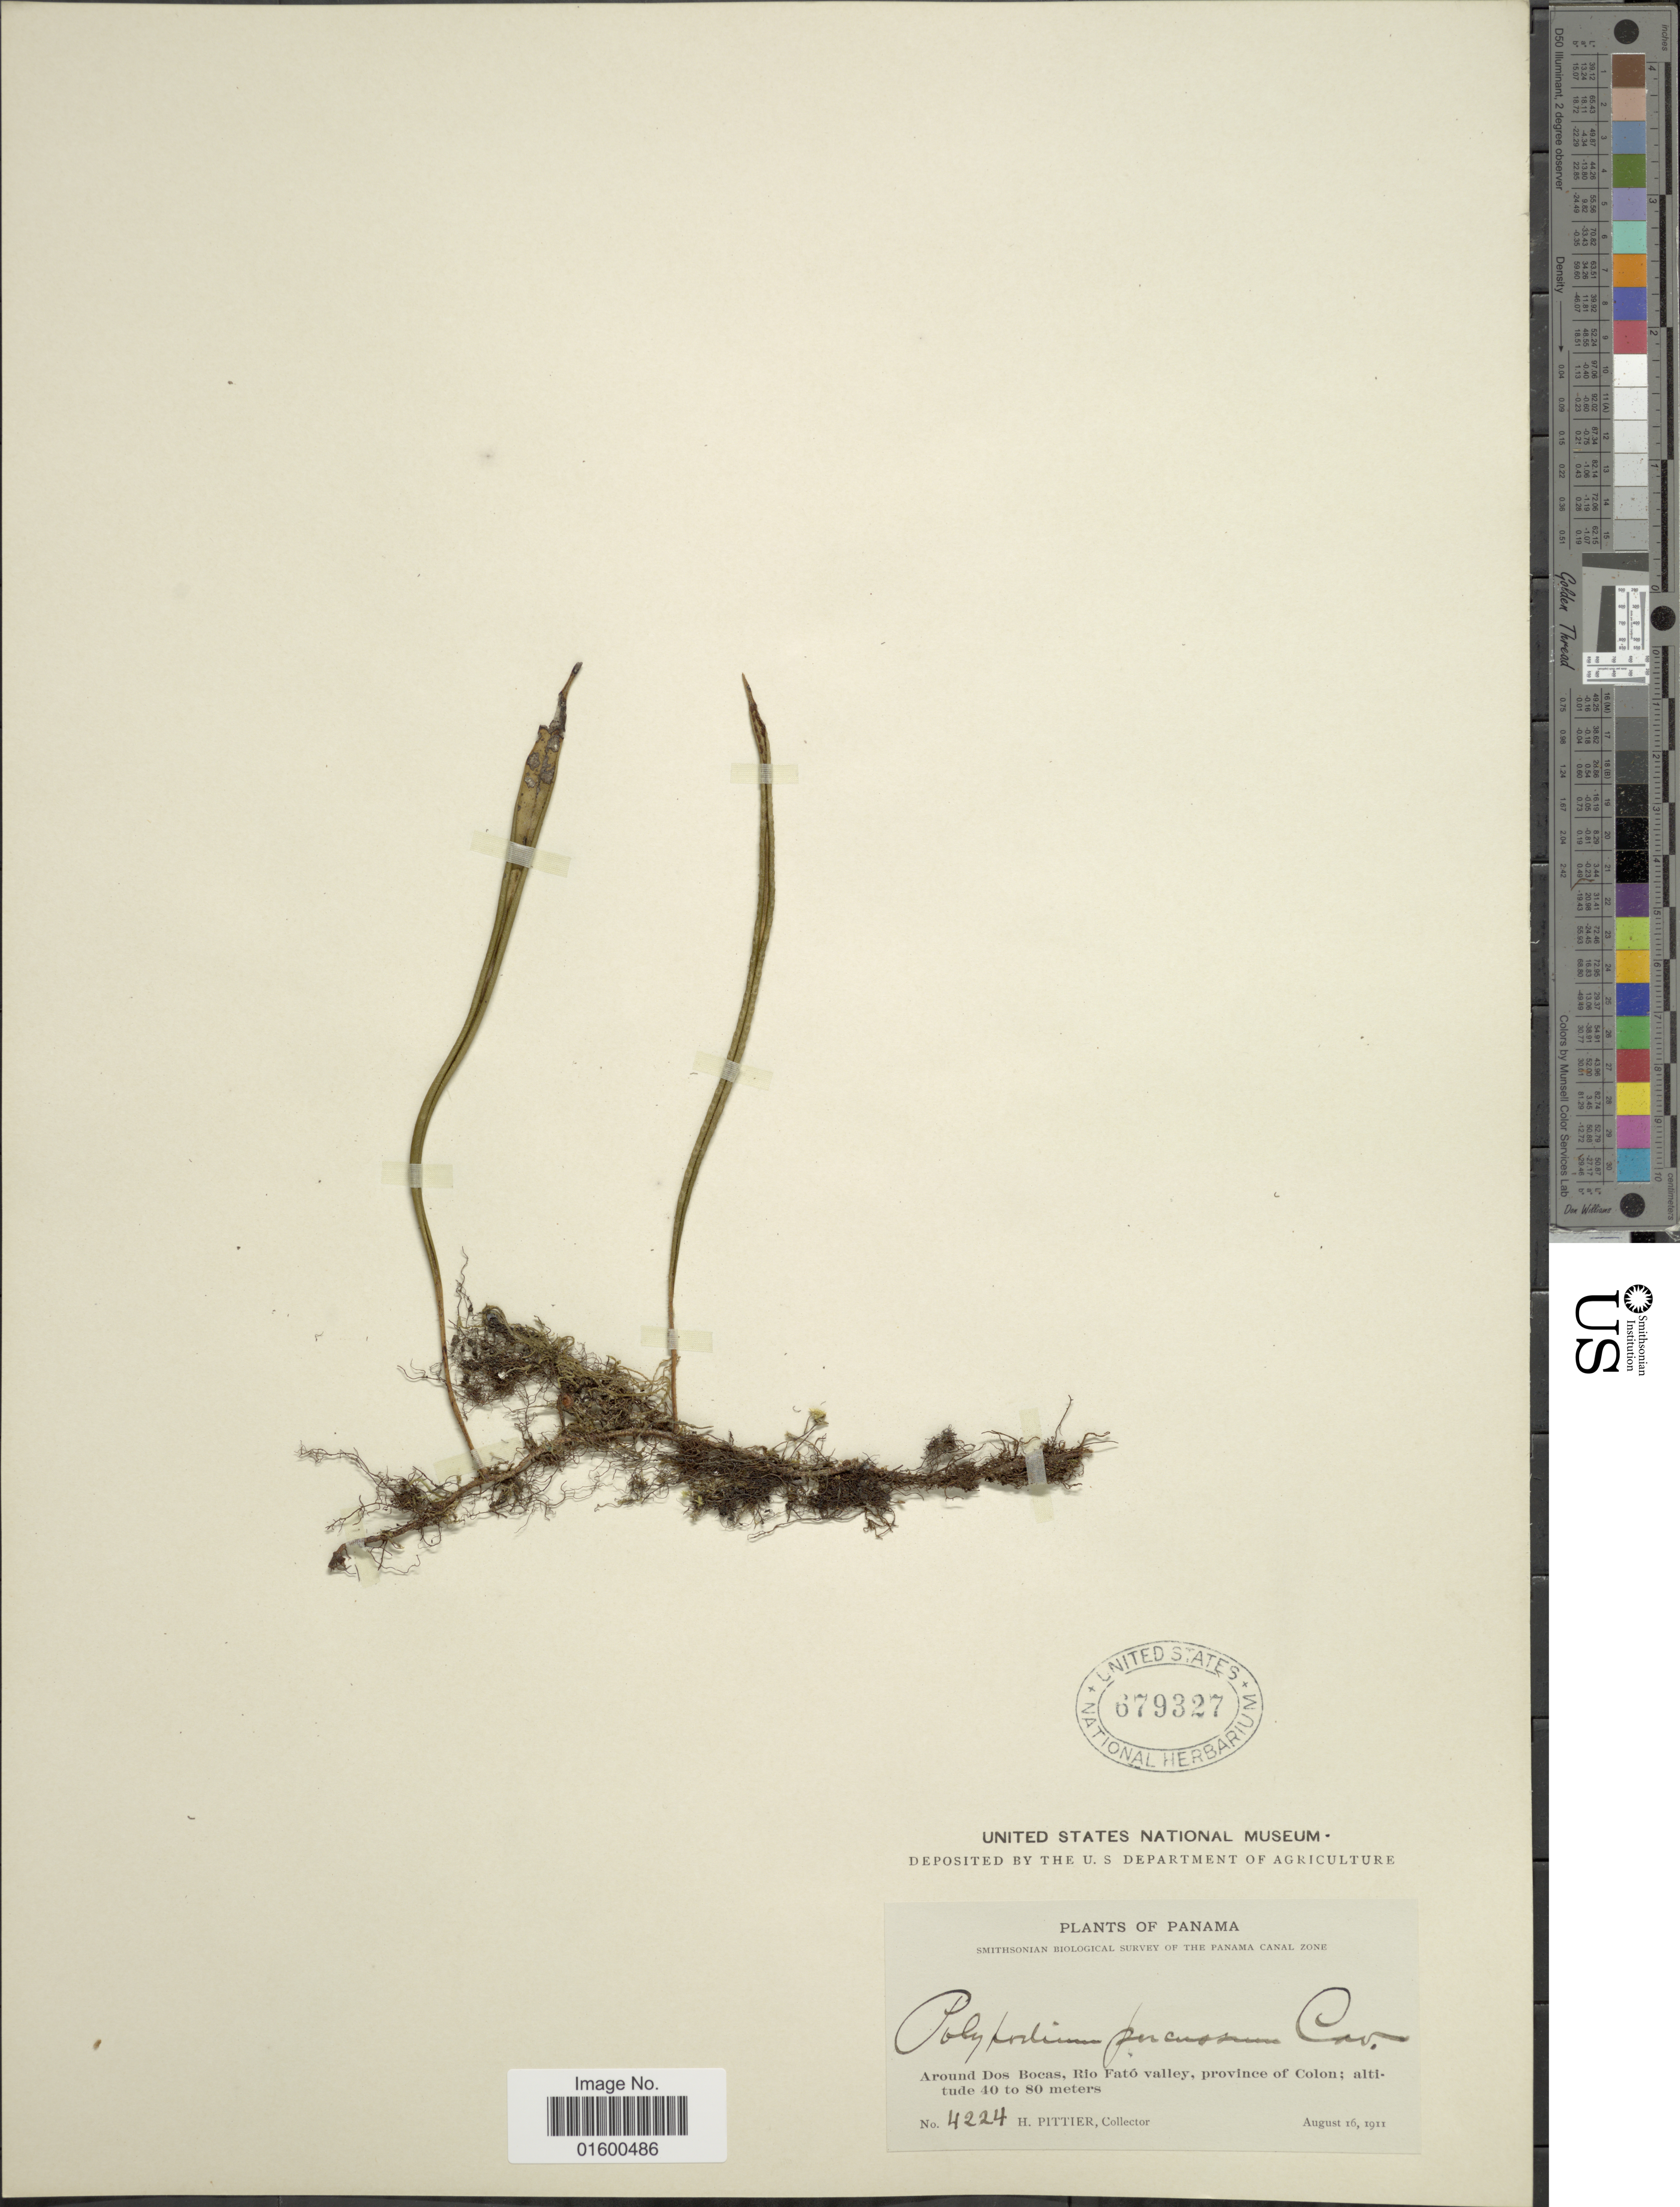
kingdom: Plantae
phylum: Tracheophyta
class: Polypodiopsida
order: Polypodiales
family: Polypodiaceae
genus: Microgramma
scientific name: Microgramma percussa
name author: (Cav.) de la Sota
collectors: H. F. Pittier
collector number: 4224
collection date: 1911-08-16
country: Panama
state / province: Colón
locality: Around Dos Bocas, Rio Fato valley, province of Colon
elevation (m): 40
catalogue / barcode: US 679327